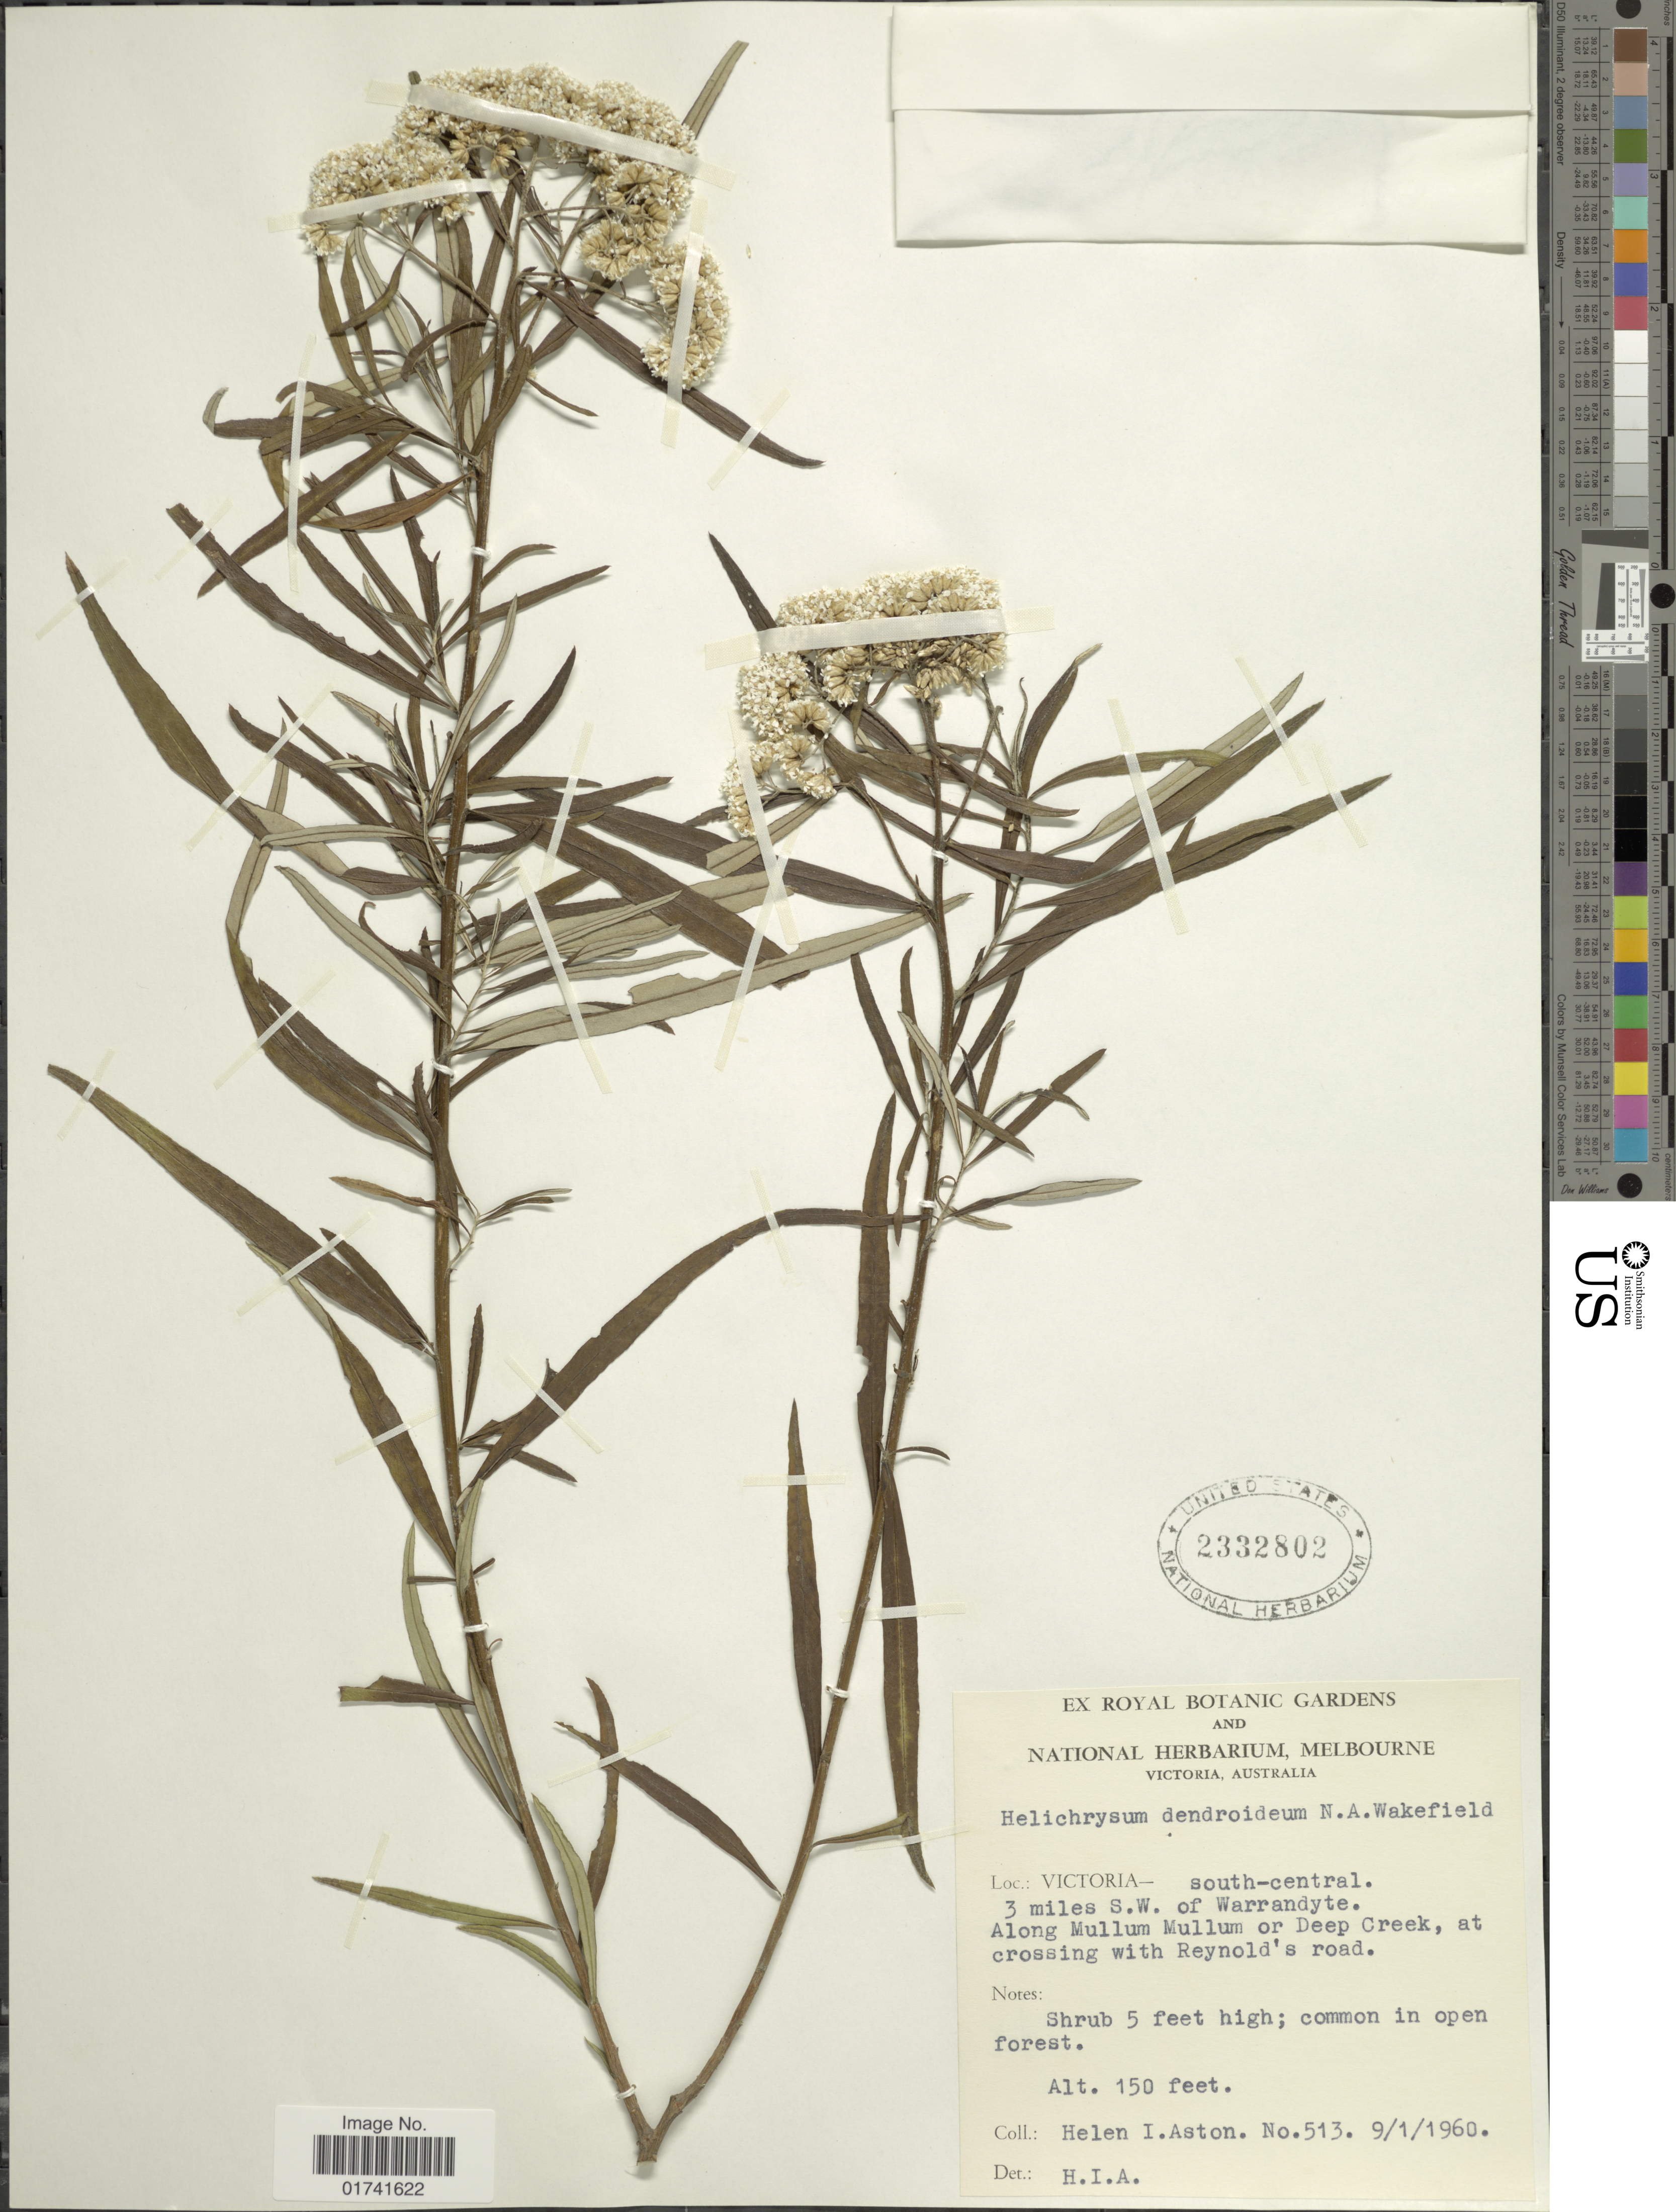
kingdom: Plantae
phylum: Tracheophyta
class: Magnoliopsida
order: Asterales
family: Asteraceae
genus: Ozothamnus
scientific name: Ozothamnus ferrugineus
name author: (Labill.) Sweet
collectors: H. I. Aston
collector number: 513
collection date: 1960-01-09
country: Australia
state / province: Victoria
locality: Victoria-south-central, 3 miles S.W. of Warrandyte, along Mullum Mullum of Deep Creek, at crossing with Reynol's road.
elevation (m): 46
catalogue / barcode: US 2332802